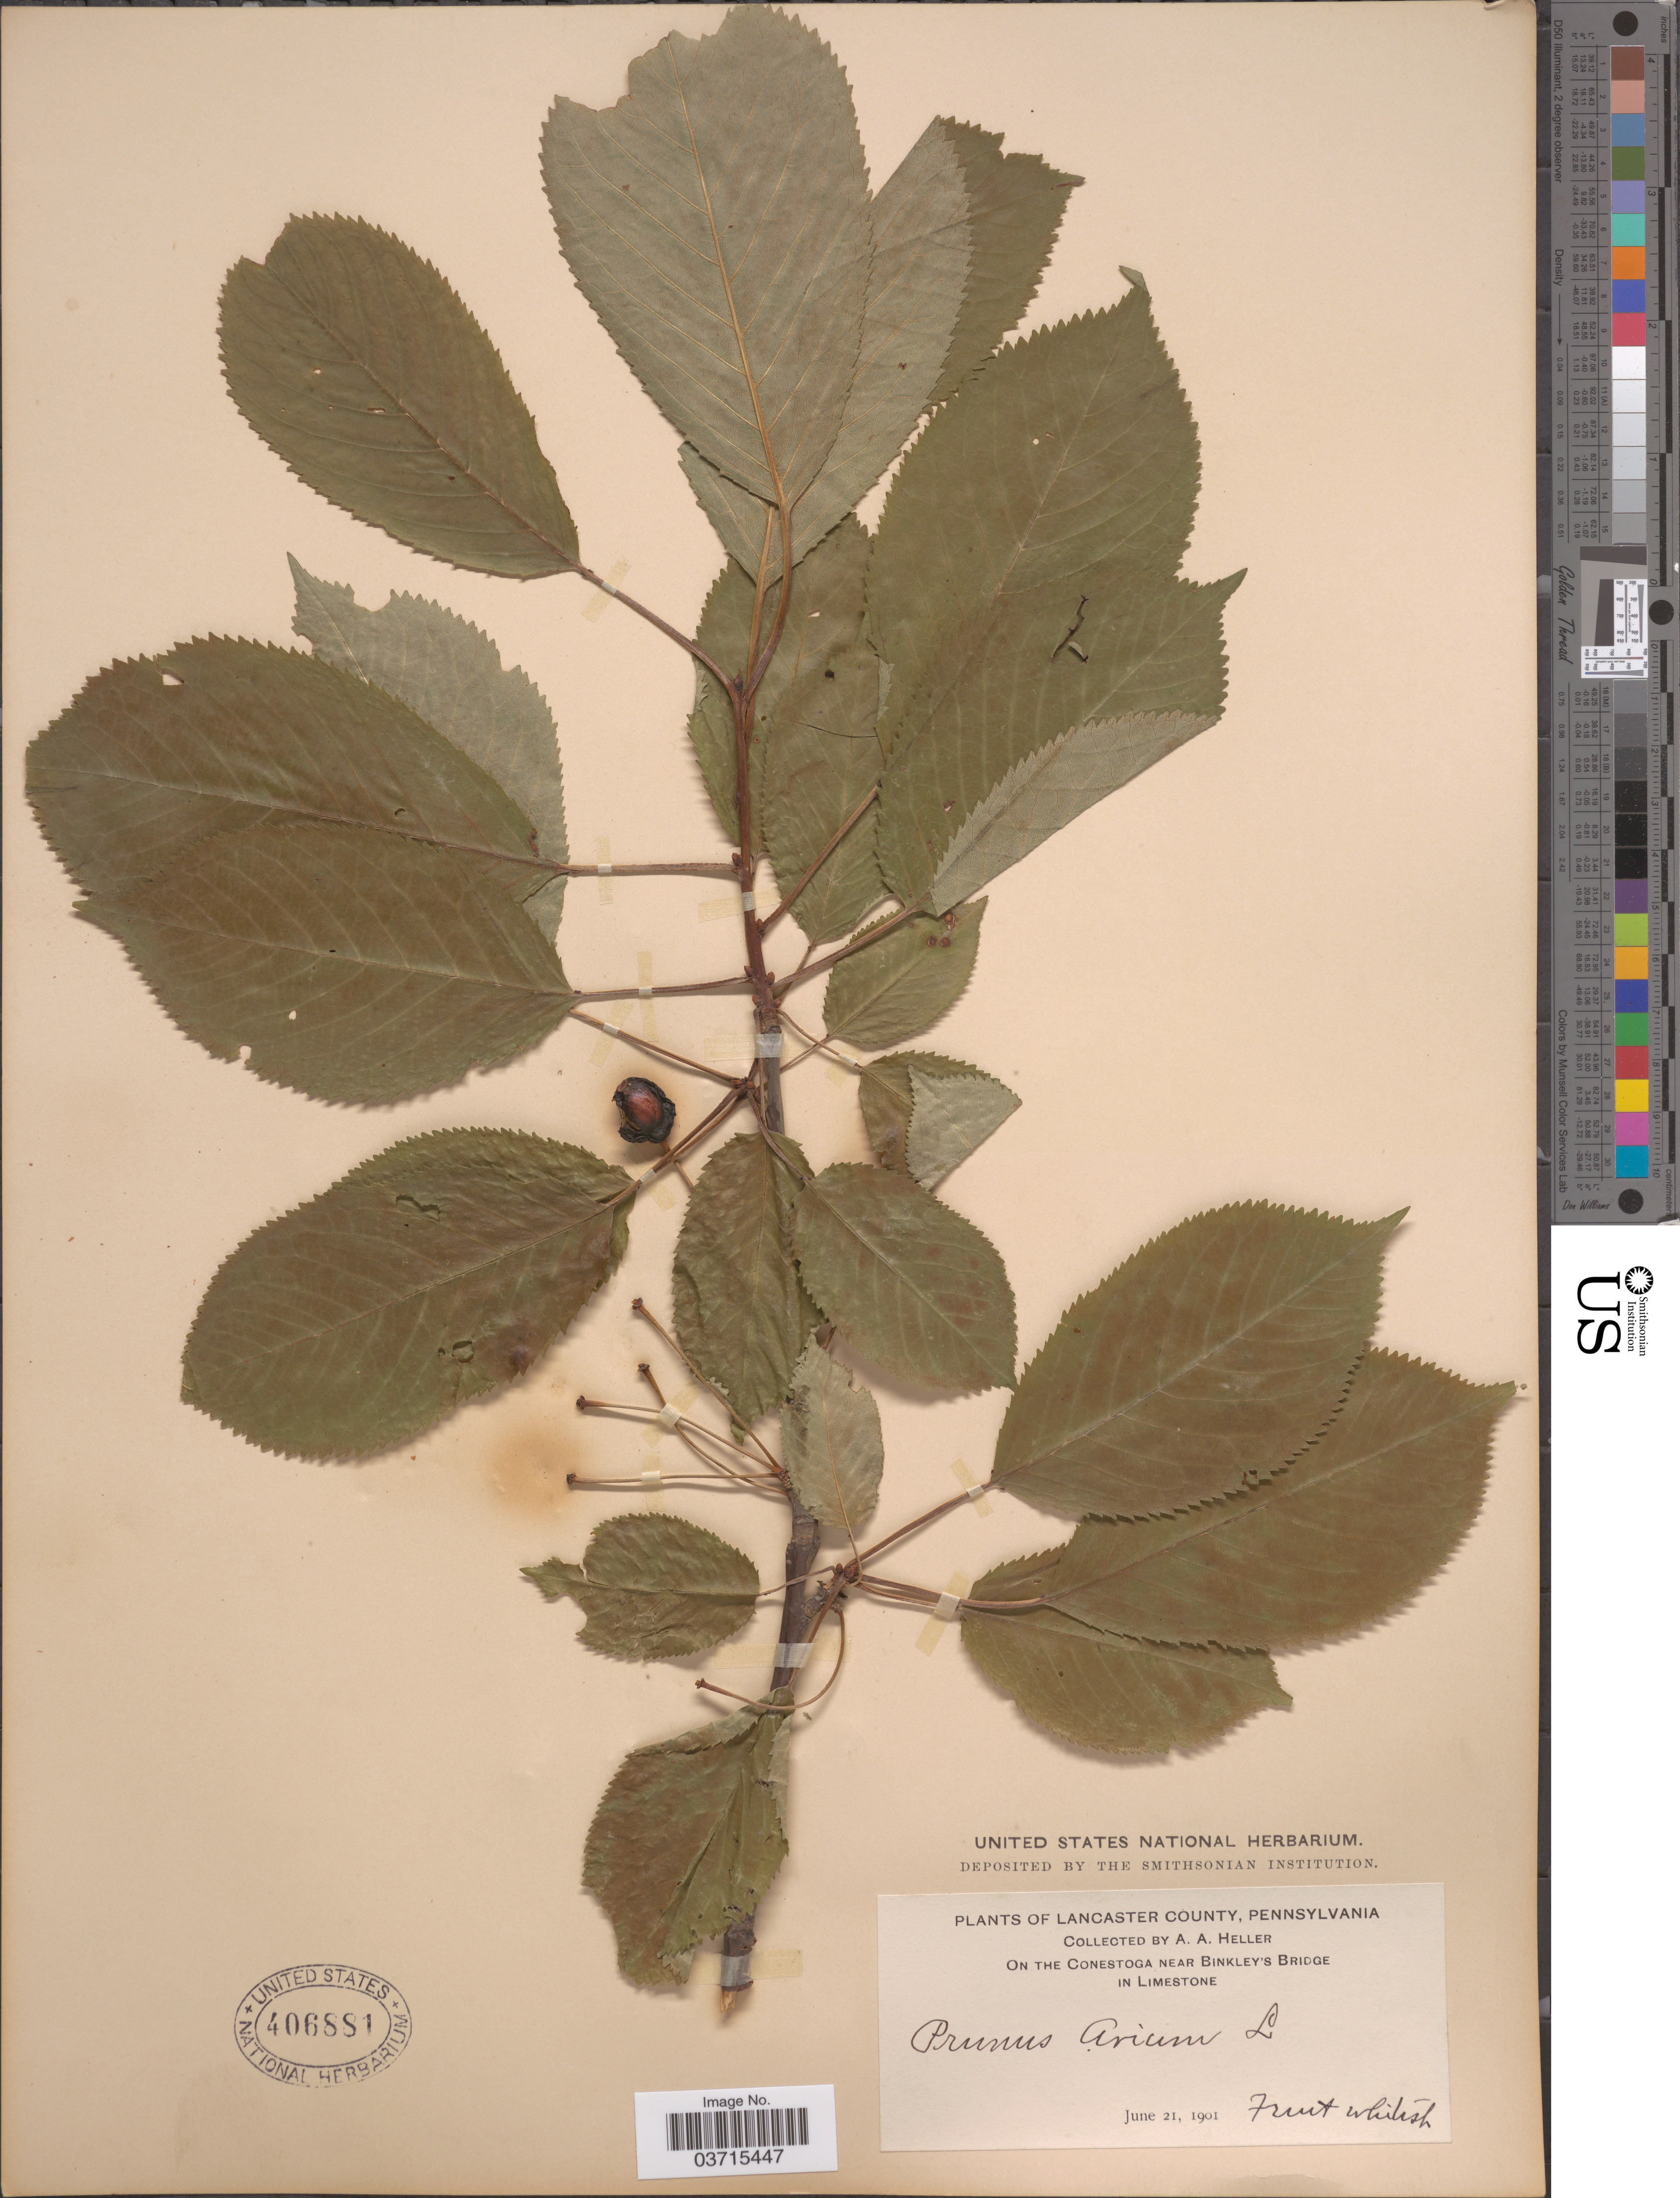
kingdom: Plantae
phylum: Tracheophyta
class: Magnoliopsida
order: Rosales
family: Rosaceae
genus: Prunus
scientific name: Prunus avium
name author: L.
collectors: A. A. Heller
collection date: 1901-06-21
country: United States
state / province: Pennsylvania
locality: Lancaster County. On The Conestoga near Binkley's Bridge in Limestone.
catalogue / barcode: US 406881